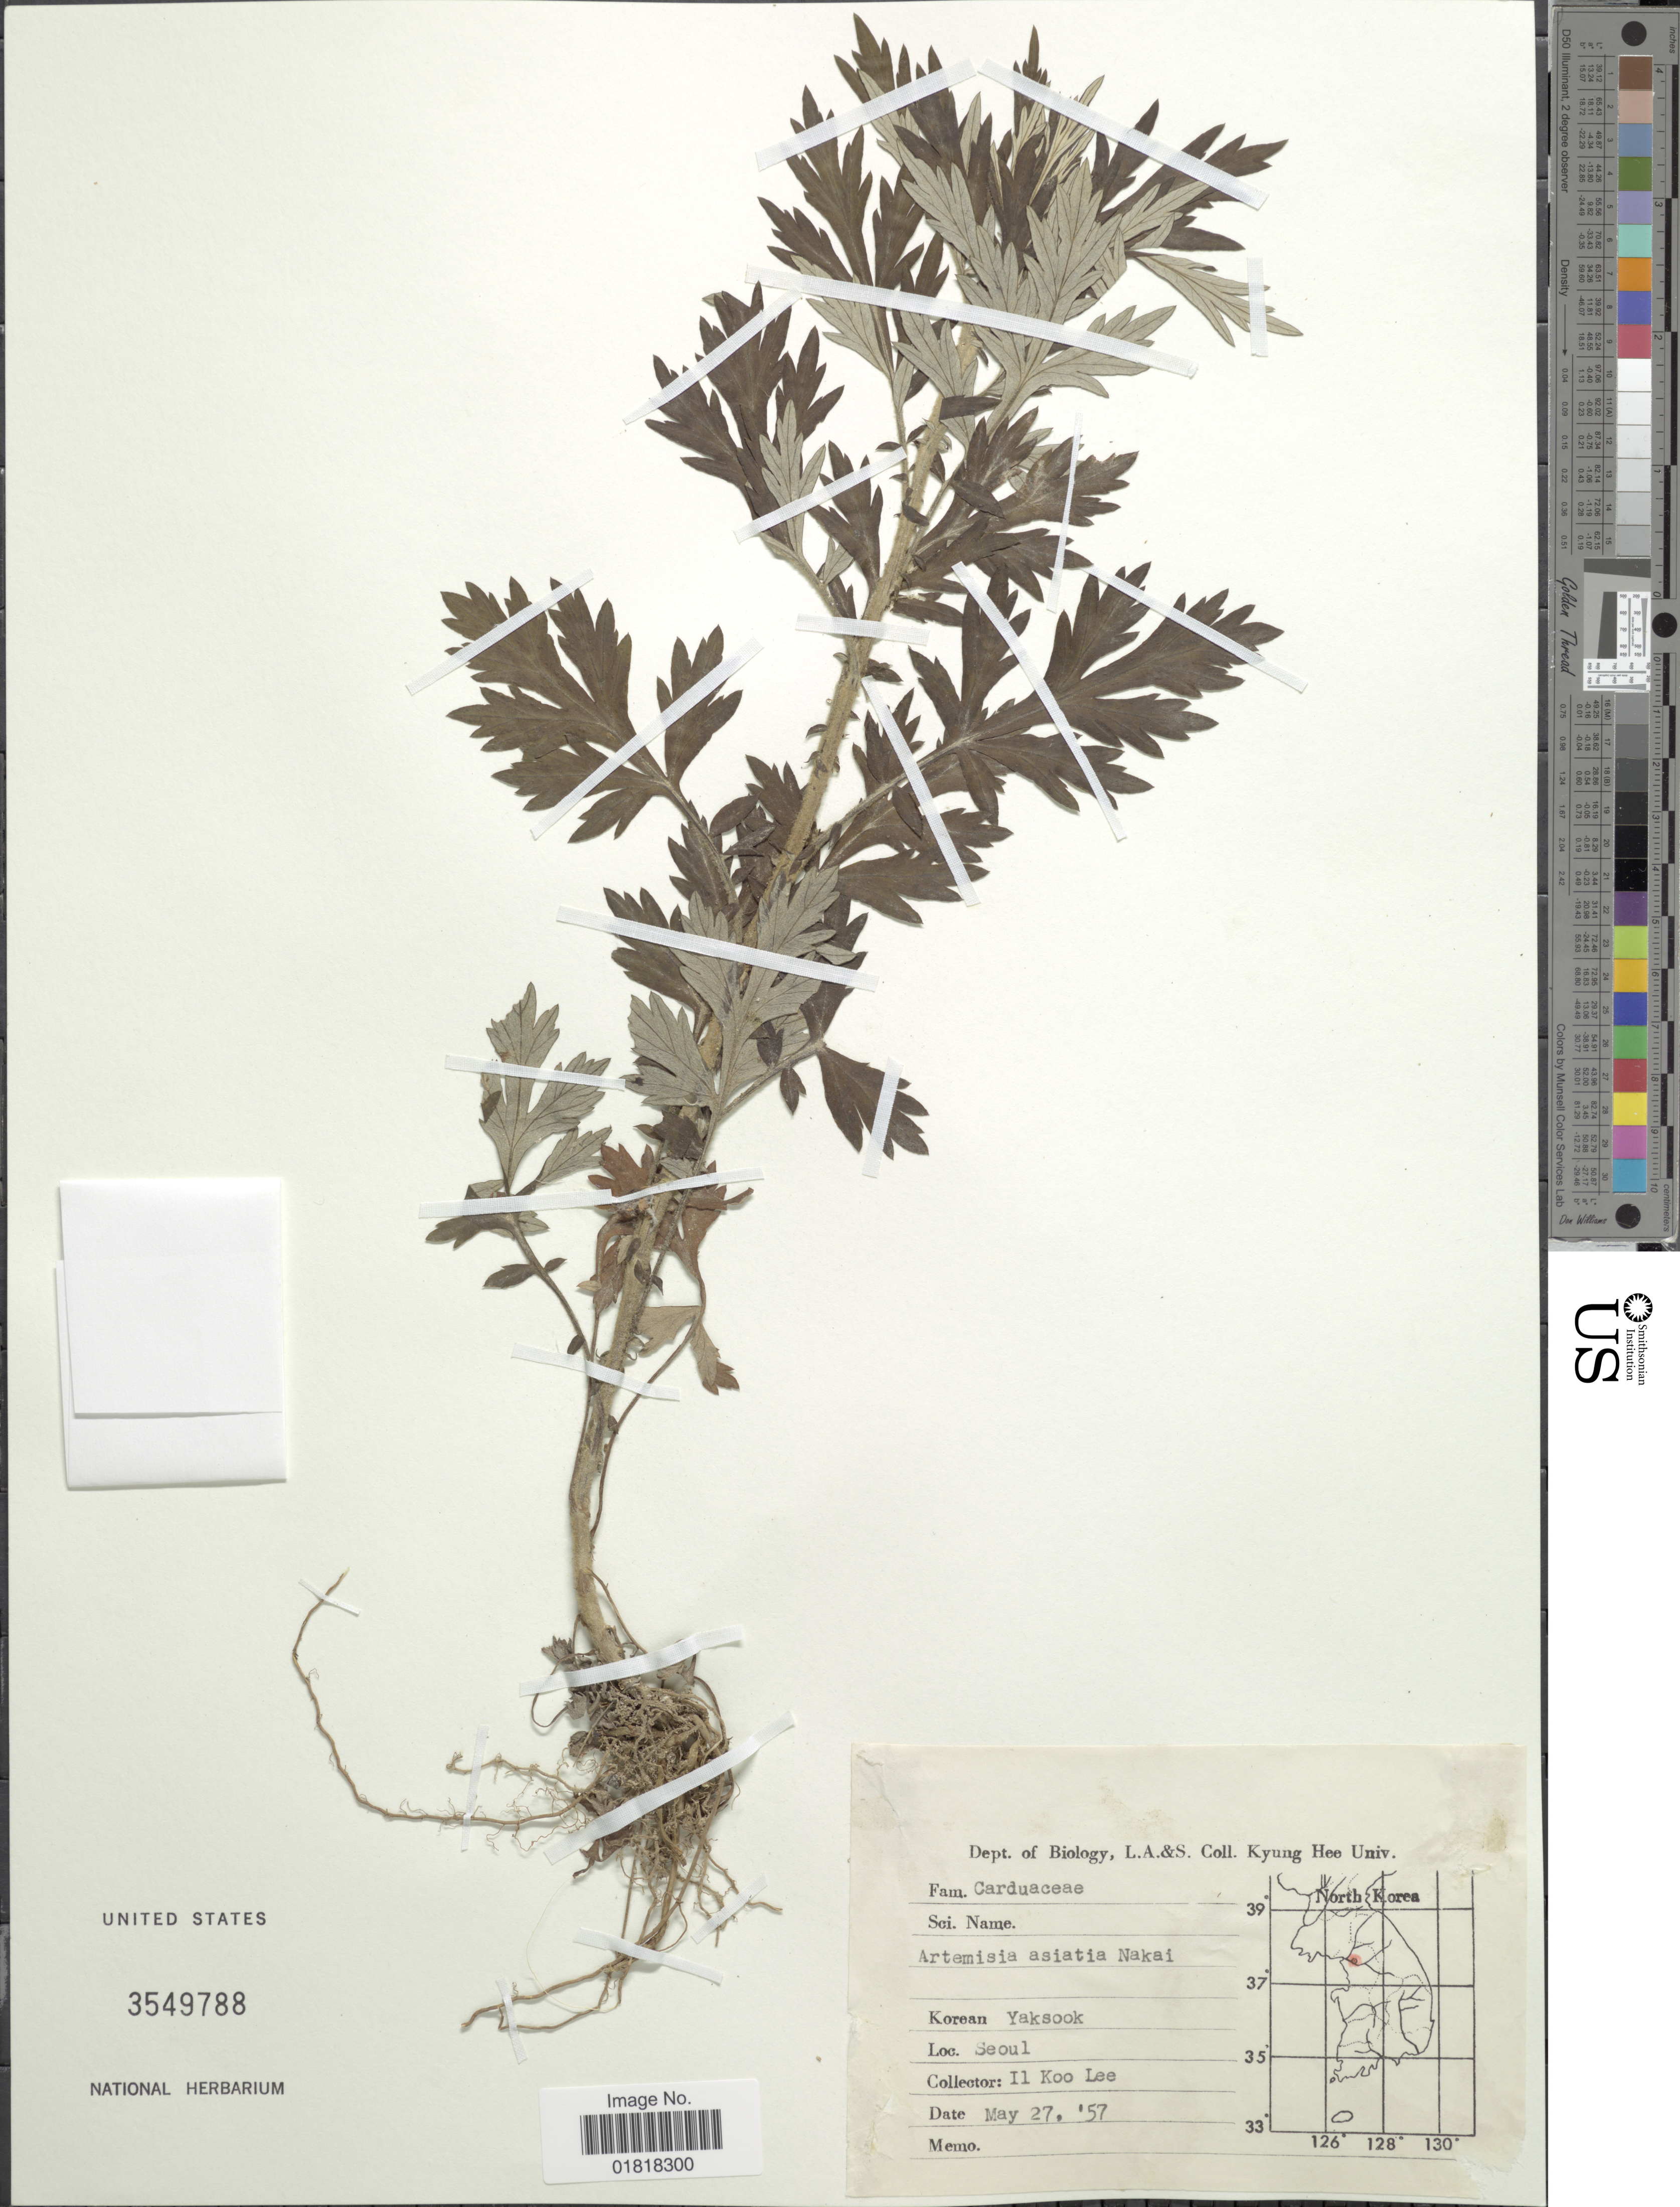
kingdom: Plantae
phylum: Tracheophyta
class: Magnoliopsida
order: Asterales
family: Asteraceae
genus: Artemisia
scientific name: Artemisia asiatica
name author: Nakai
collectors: I. Lee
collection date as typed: Transcribed d/m/y: 27/5/57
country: South Korea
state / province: Seoul Special City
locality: Yaksook, Seoul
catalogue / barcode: US 3549788